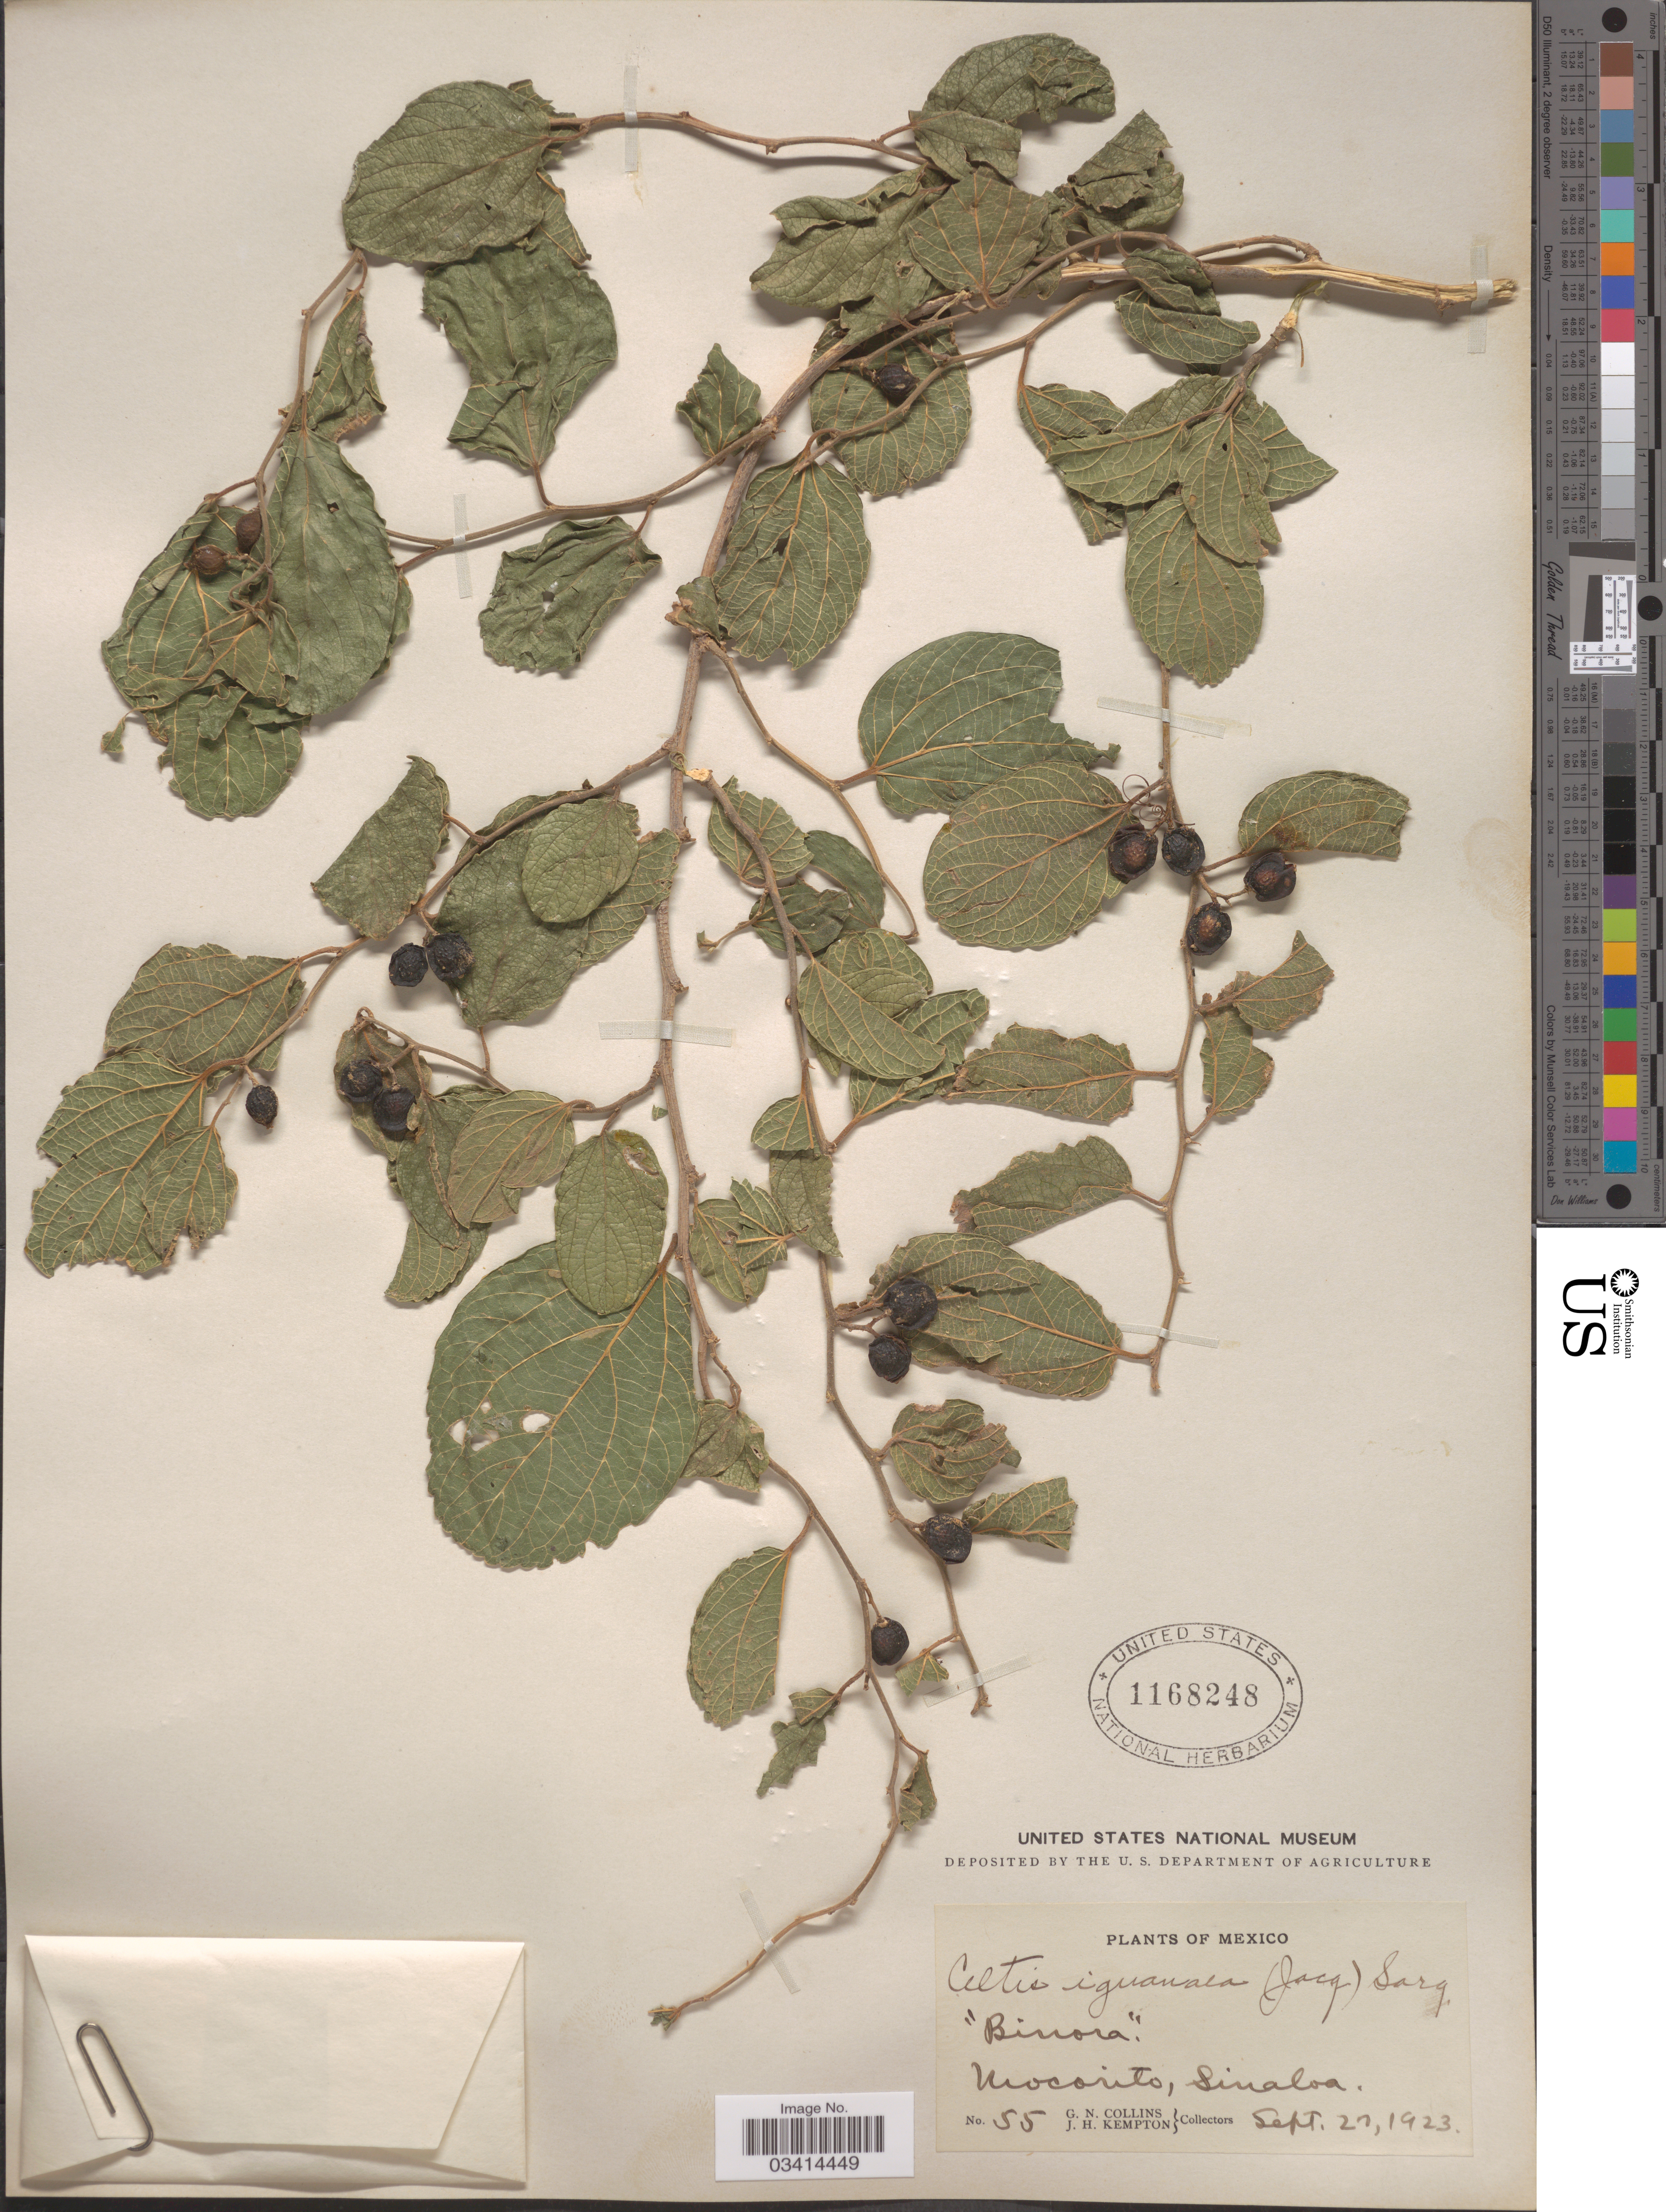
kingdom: Plantae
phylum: Tracheophyta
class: Magnoliopsida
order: Rosales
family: Cannabaceae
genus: Celtis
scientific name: Celtis iguanaea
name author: (Jacq.) Sarg.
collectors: G. Collins & J. H. Kempton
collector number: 55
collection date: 1923-09-21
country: Mexico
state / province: Sinaloa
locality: Mocorito.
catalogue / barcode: US 1168248